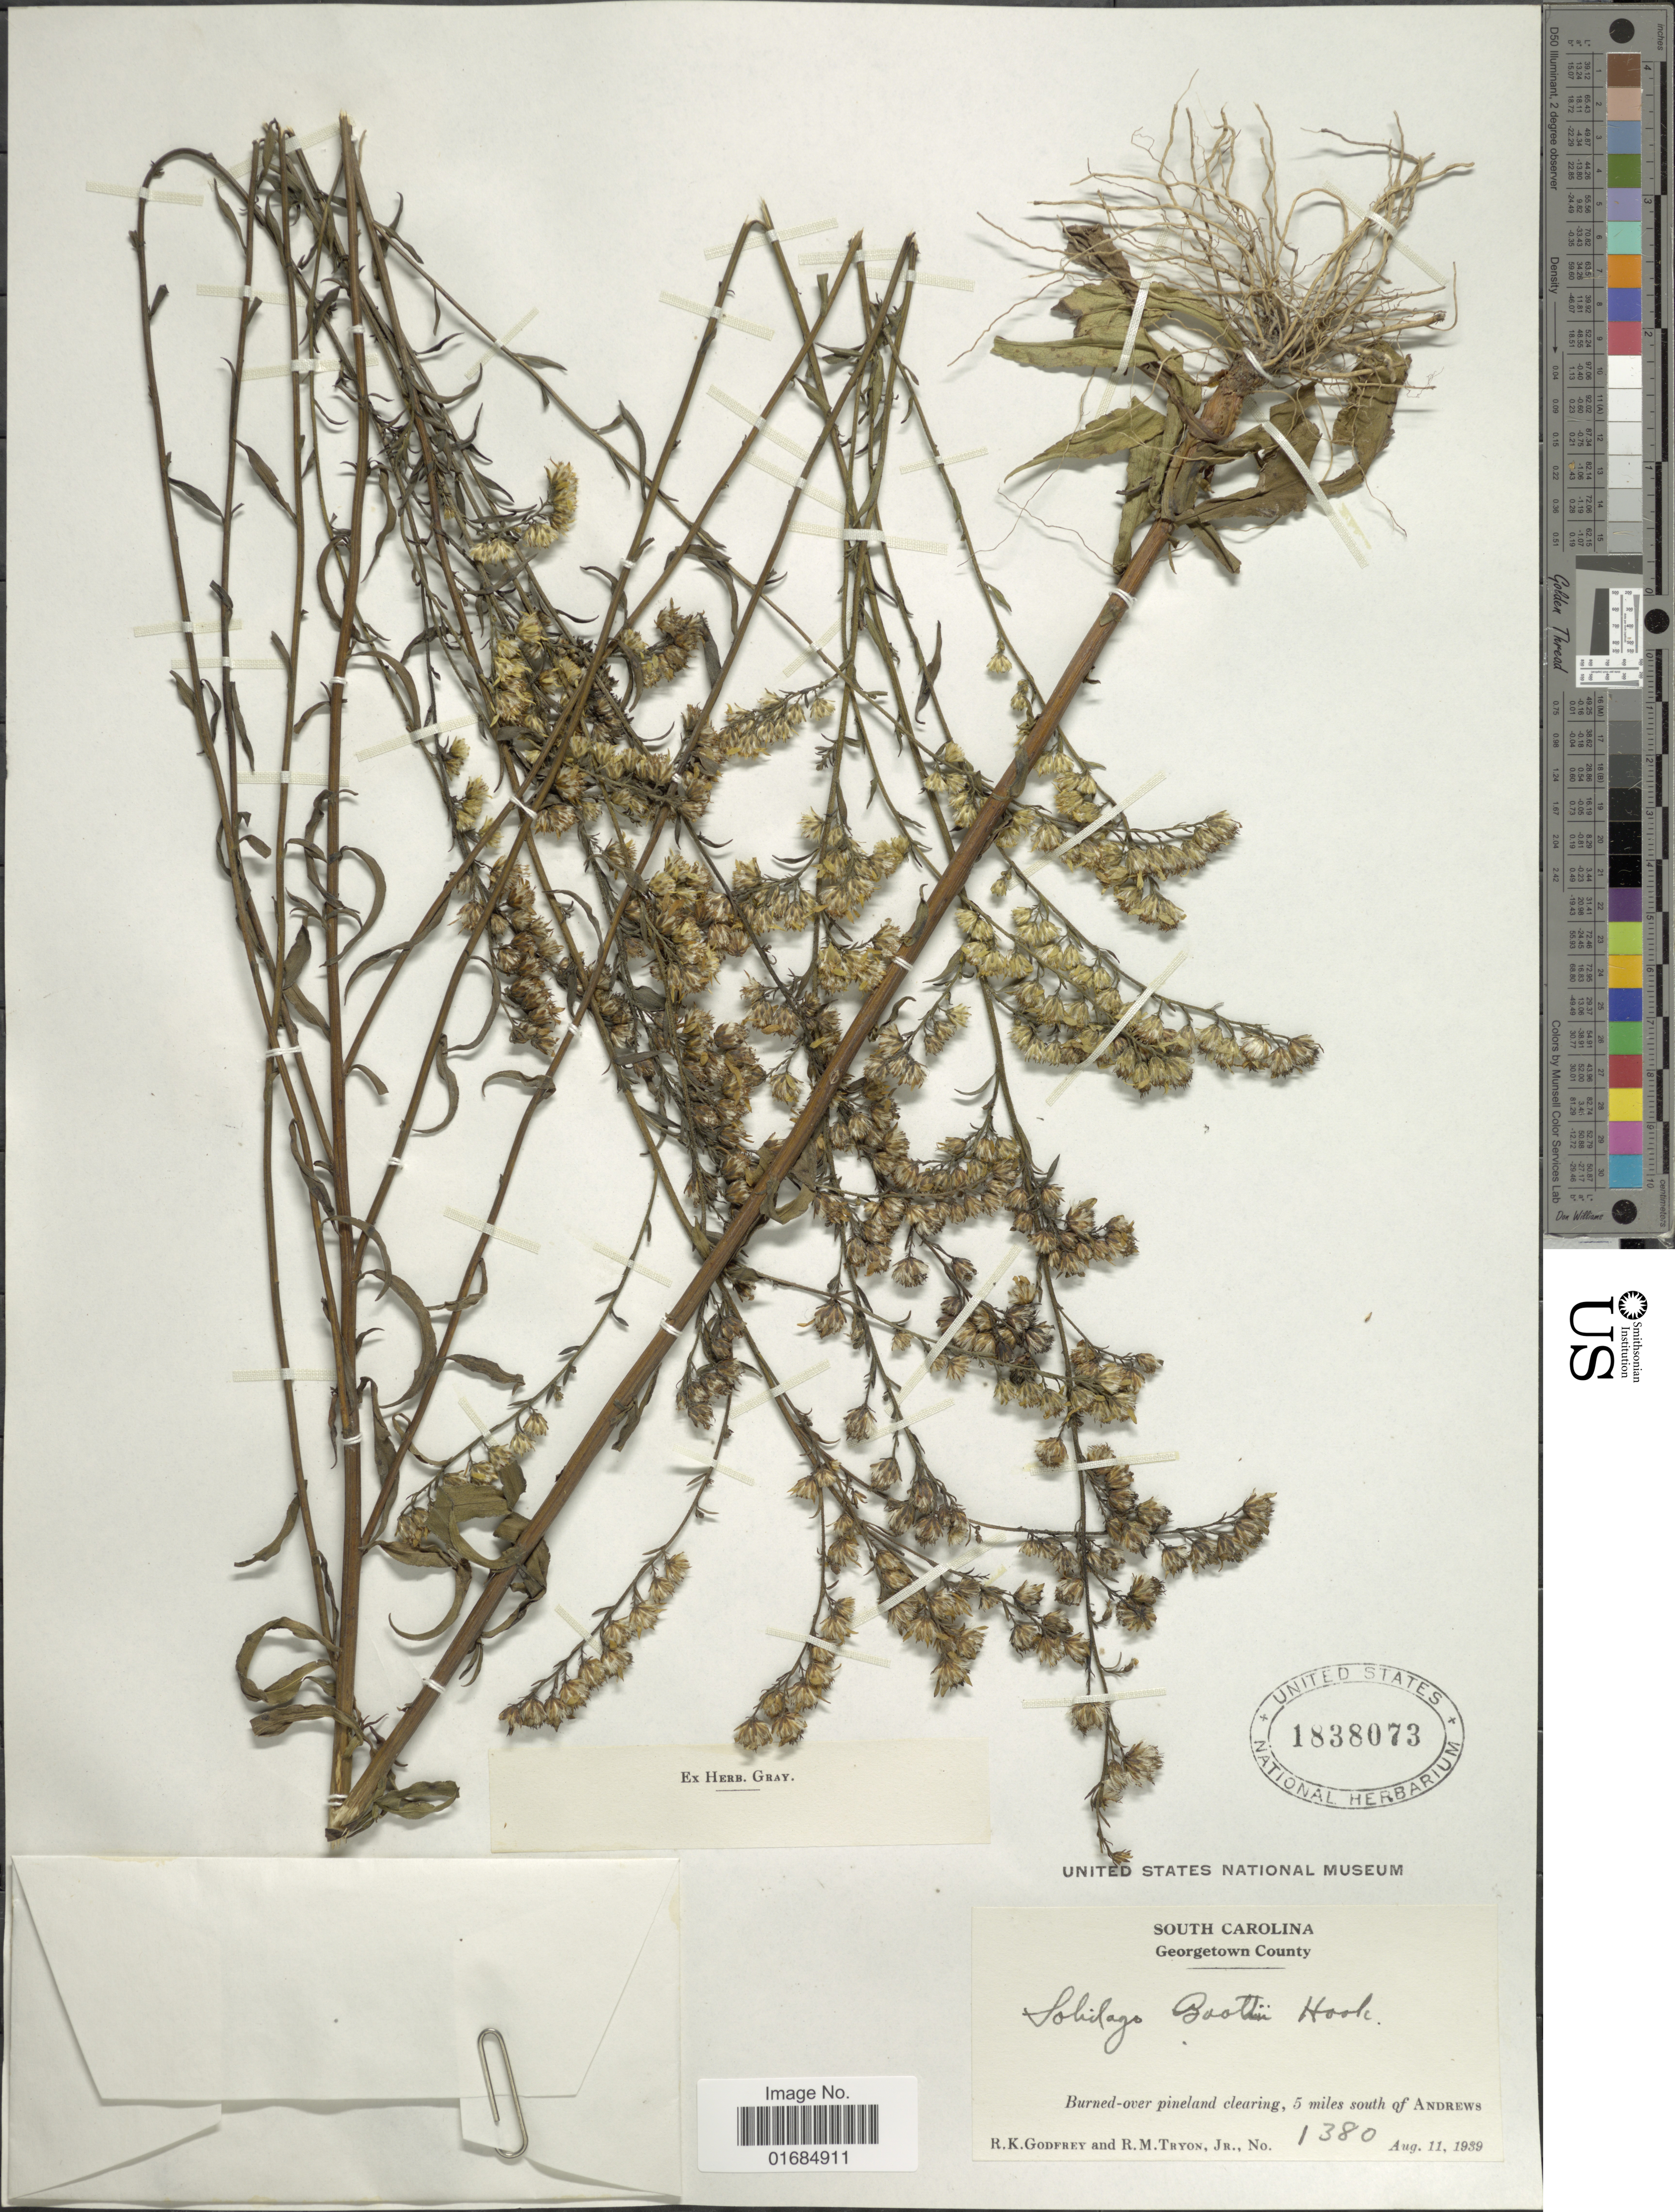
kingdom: Plantae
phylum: Tracheophyta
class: Magnoliopsida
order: Asterales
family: Asteraceae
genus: Solidago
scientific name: Solidago boottii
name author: Hook.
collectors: R. K. Godfrey & R. M. Tryon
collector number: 1380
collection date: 1939-08-11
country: United States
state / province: South Carolina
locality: Georgetown County, Burned - over pineland clearing, 5 miles south of Andrews.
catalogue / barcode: US 1838073